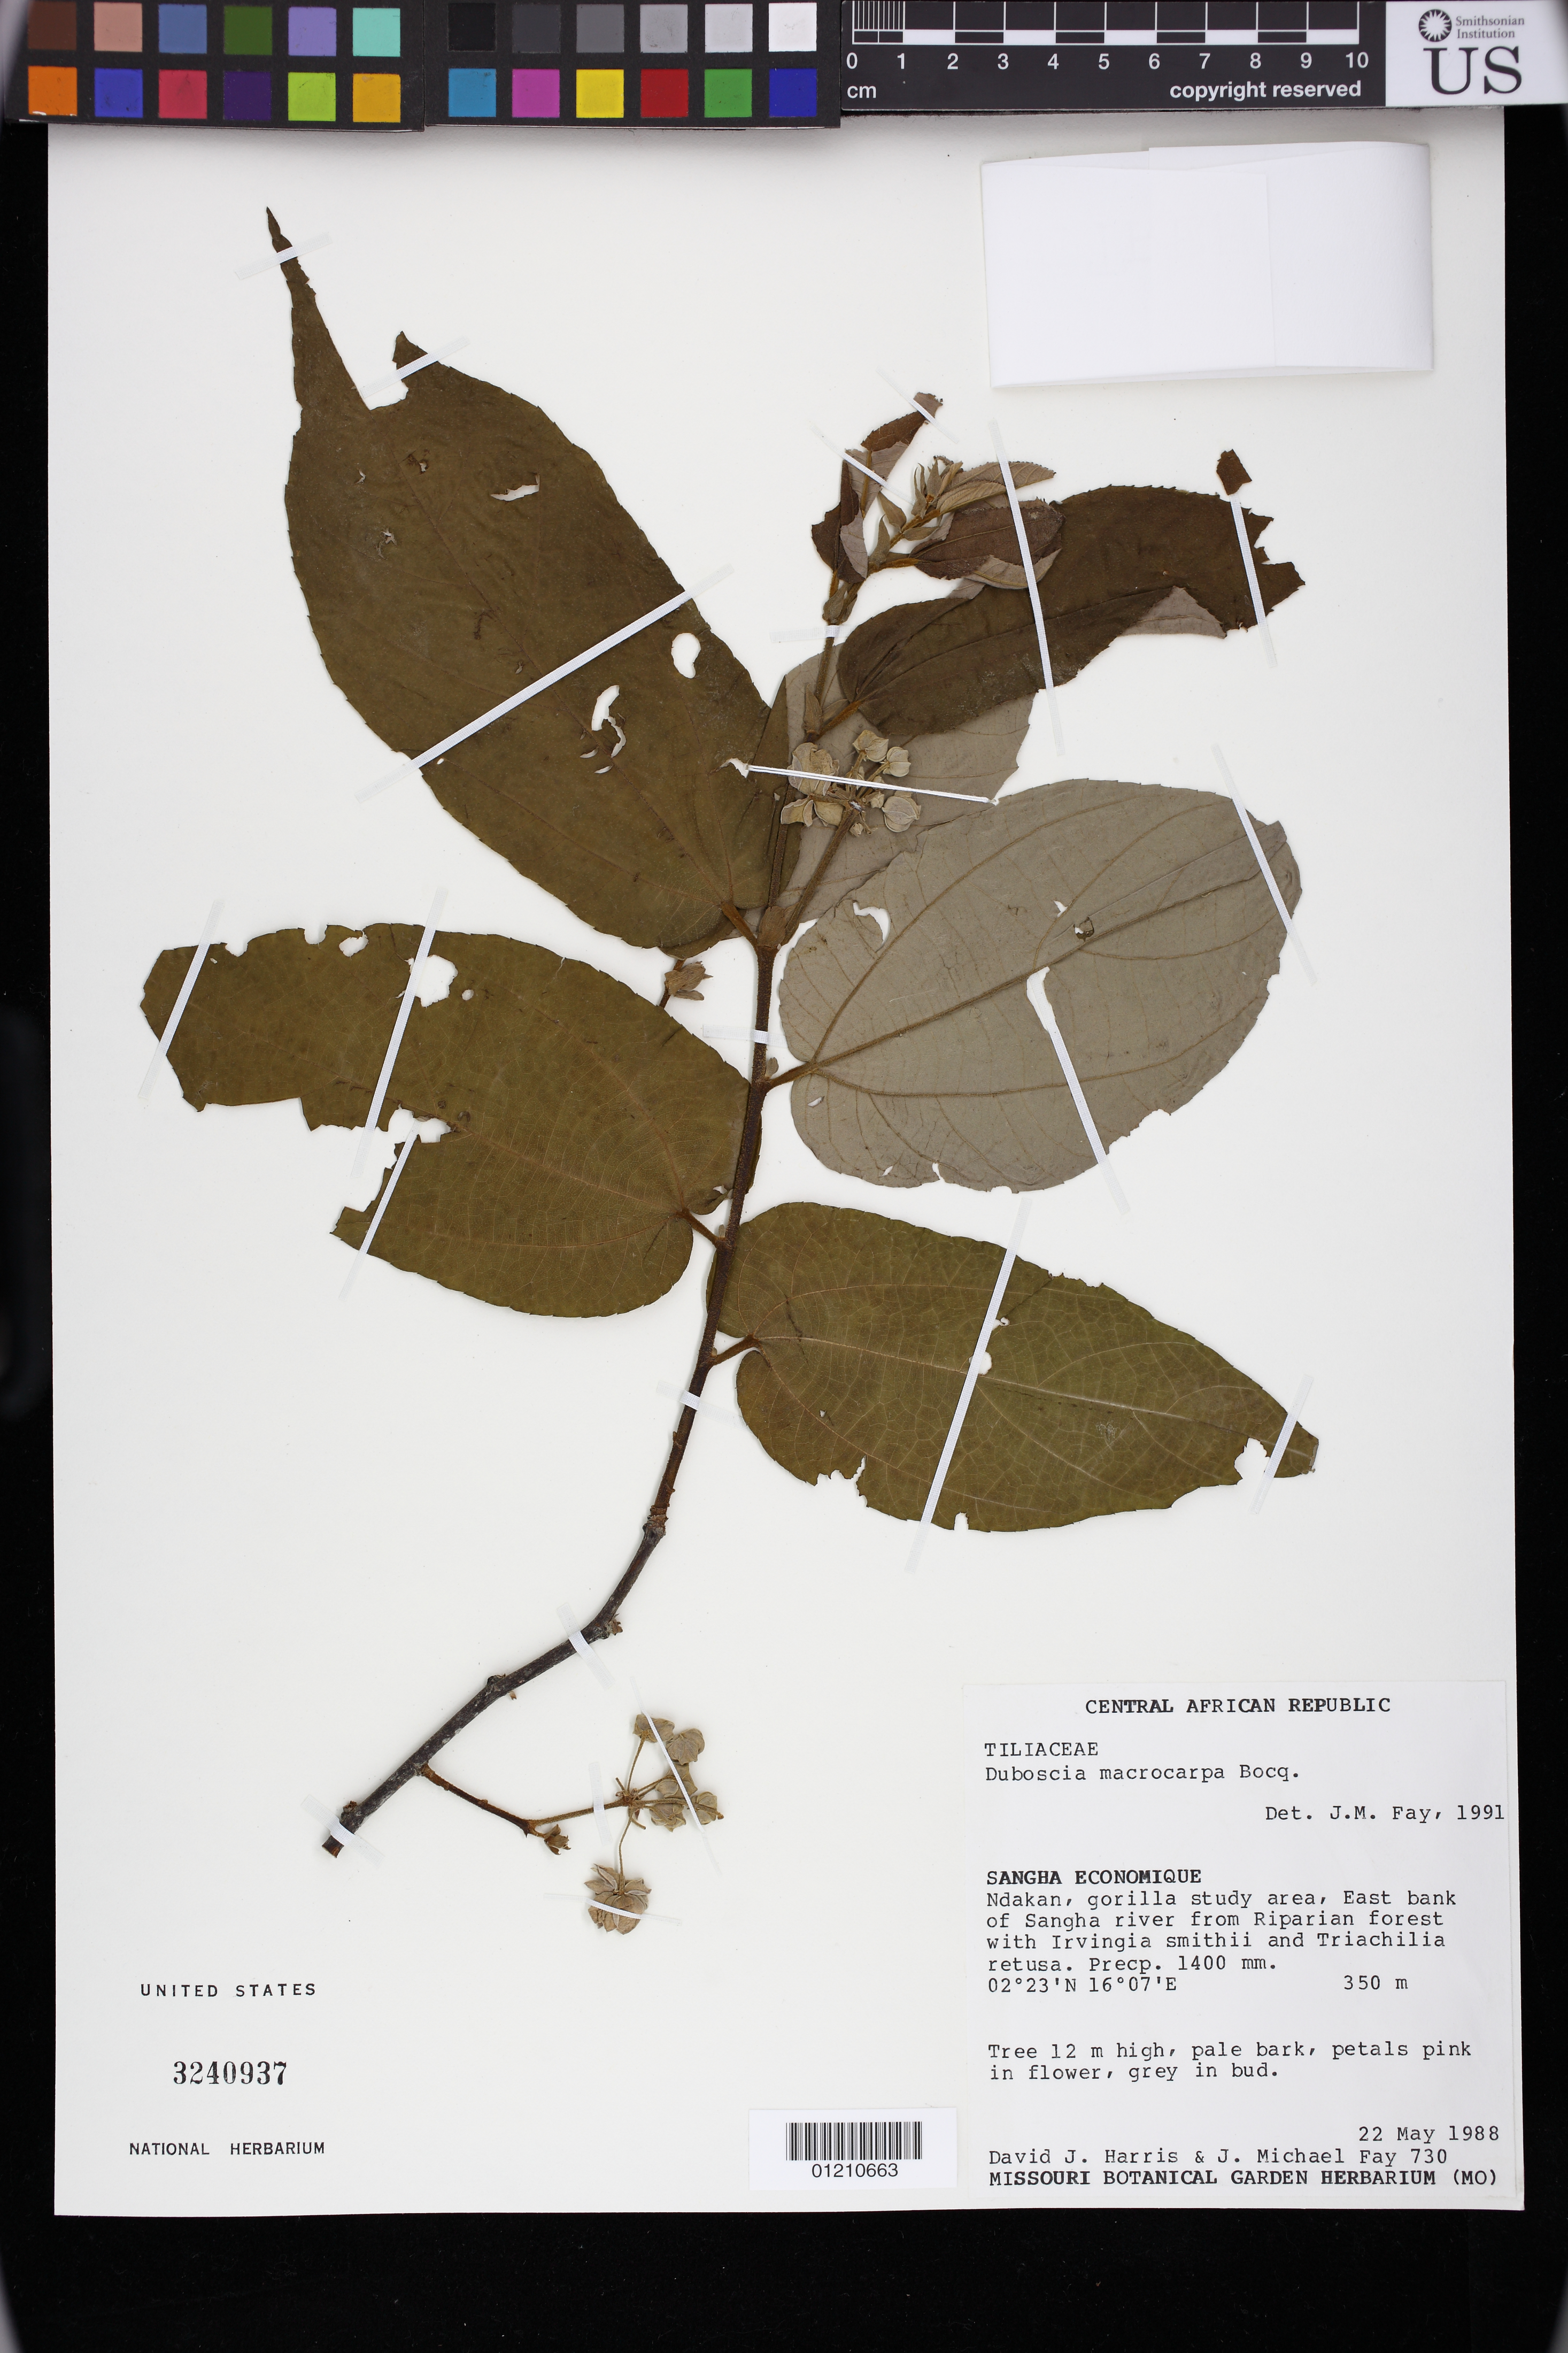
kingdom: Plantae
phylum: Tracheophyta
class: Magnoliopsida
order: Malvales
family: Malvaceae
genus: Duboscia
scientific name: Duboscia macrocarpa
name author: Bocq.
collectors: D. J. Harris & J. M. Fay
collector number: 730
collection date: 1988-05-22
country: Central African Republic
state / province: Sangha-Mbaere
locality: SANGHA ECONOMIQUE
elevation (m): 350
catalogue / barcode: US 3240937